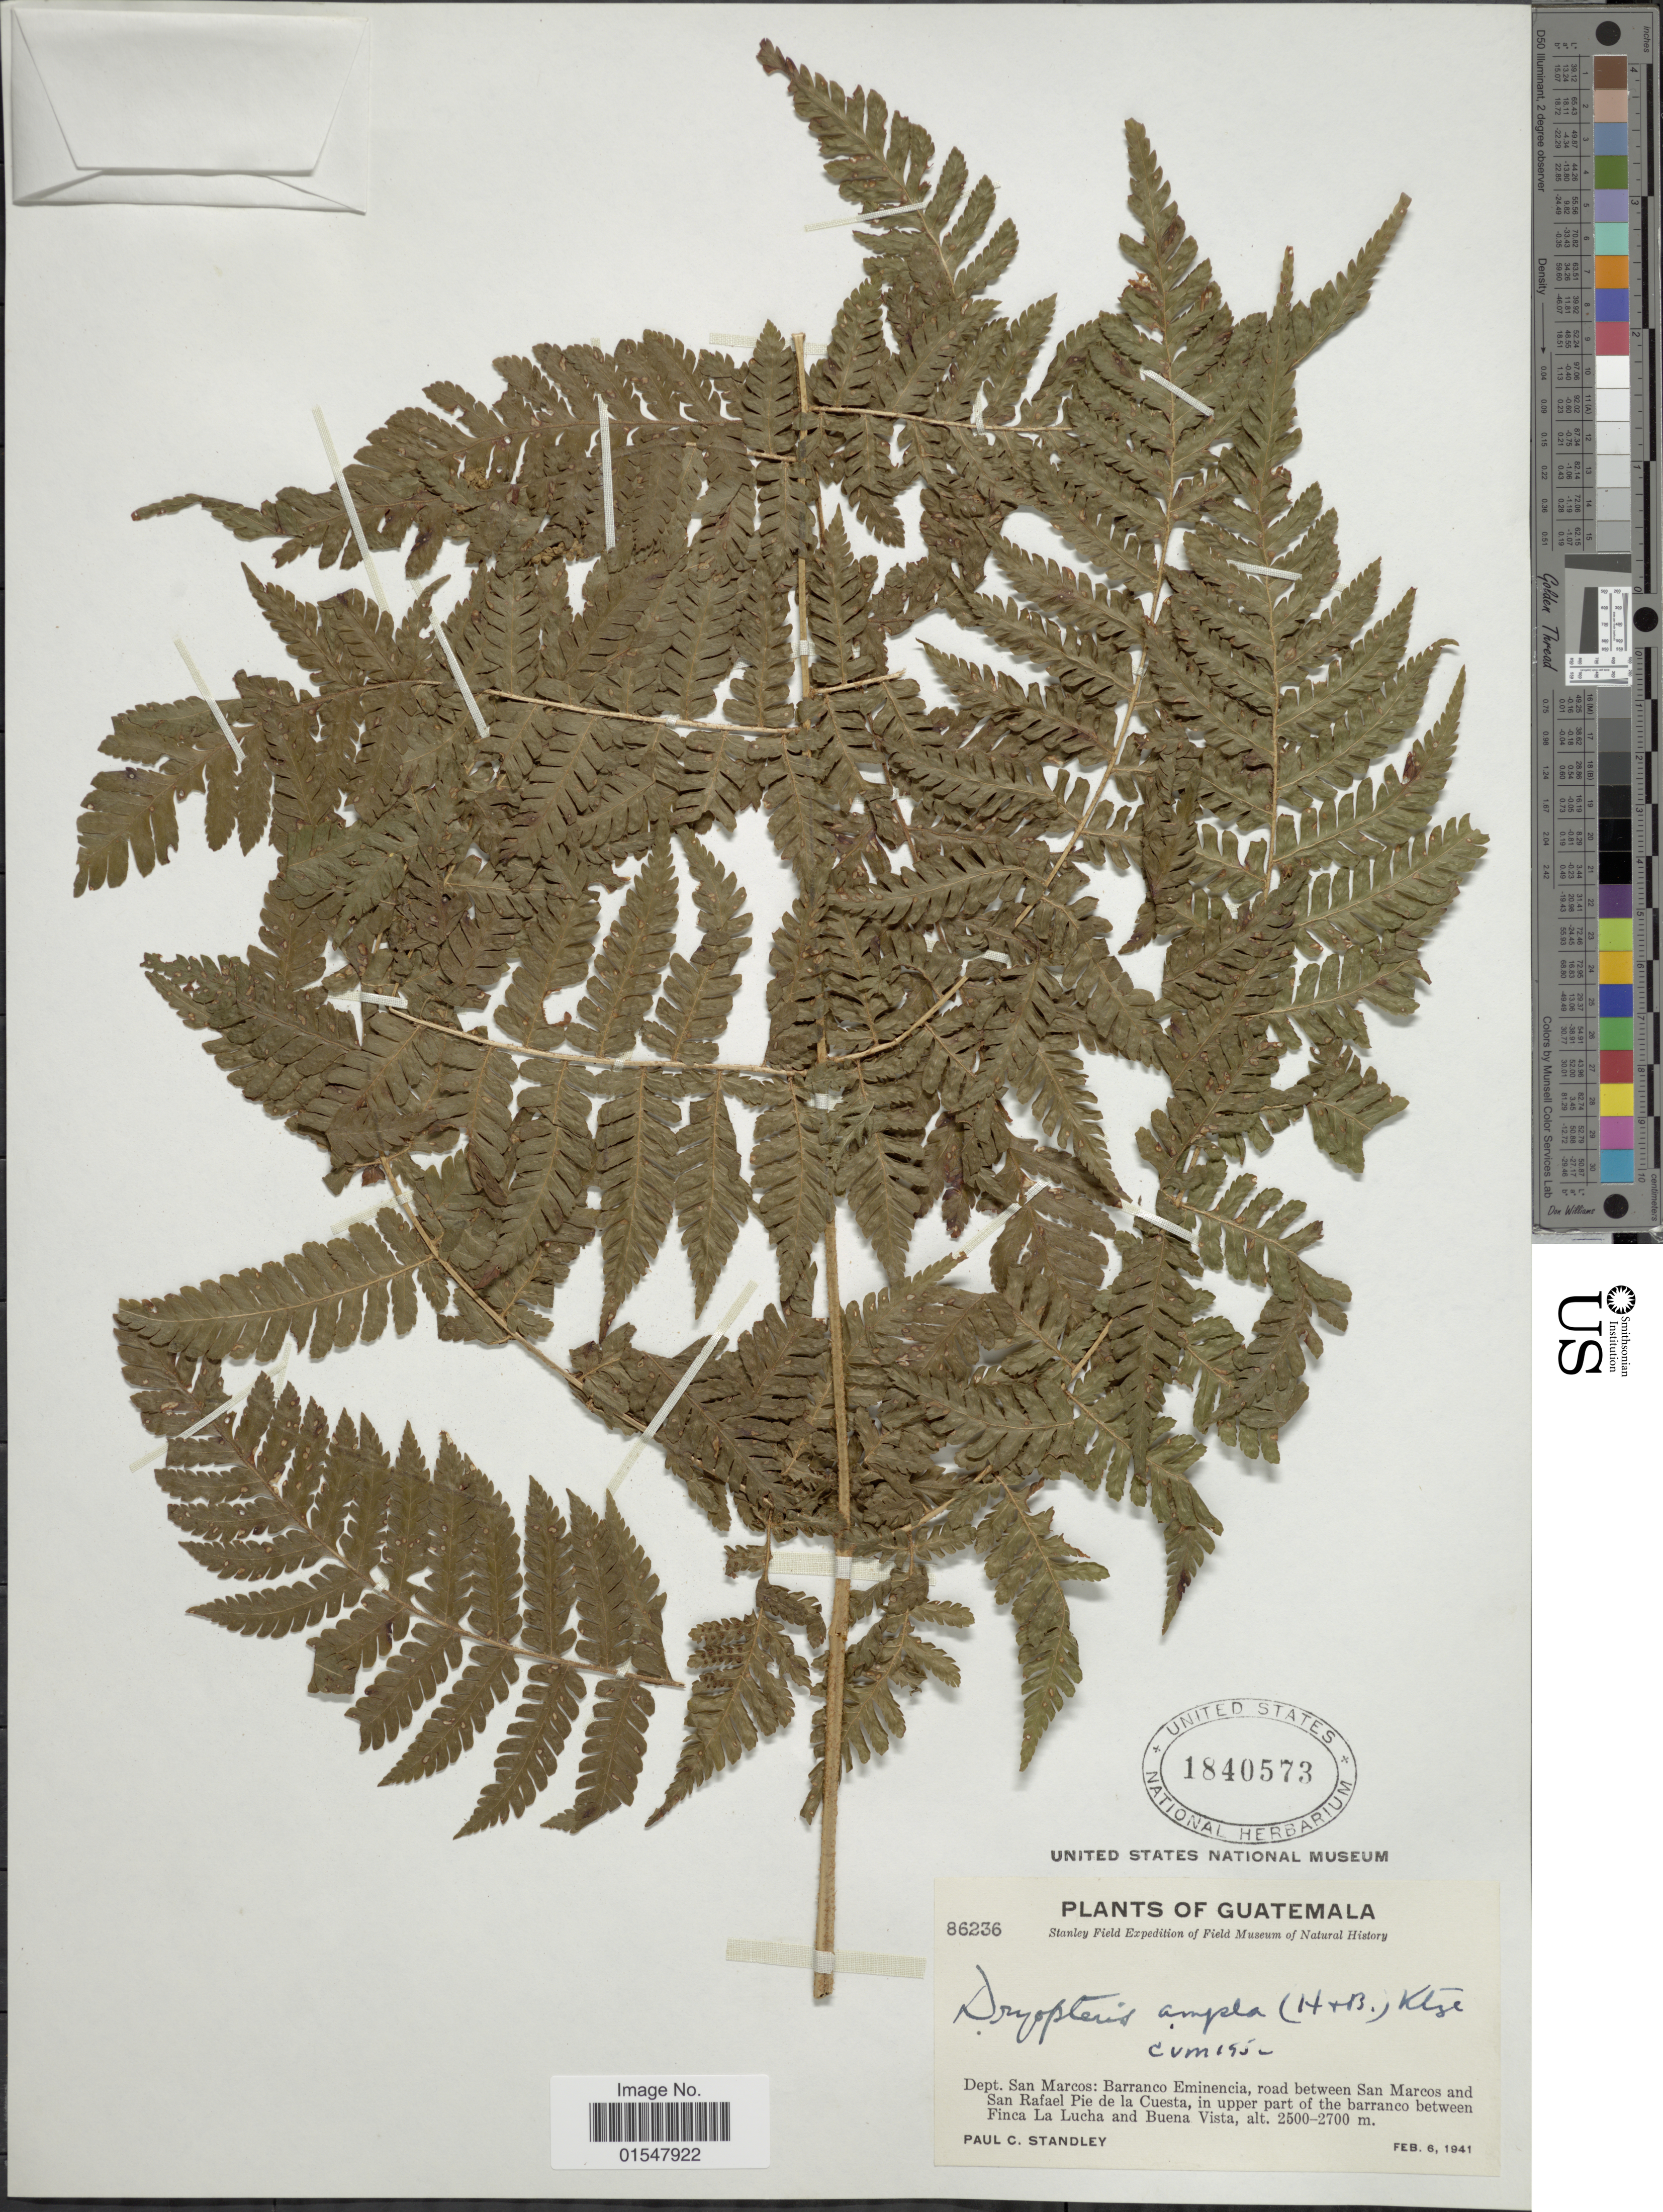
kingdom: Plantae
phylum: Tracheophyta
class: Polypodiopsida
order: Polypodiales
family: Dryopteridaceae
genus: Ctenitis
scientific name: Ctenitis sloanei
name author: (Poepp. ex Spreng.) C.V. Morton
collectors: P. C. Standley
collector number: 86236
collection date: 1941-02-06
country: Guatemala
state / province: San Marcos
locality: Guatemala, dept. San Marcos; Barranco Eminencia, road between San Marcos and San Rafael Pie de la Cuesta, in upper part of the barranco between Finca La Lucha and Buena Vista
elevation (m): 2500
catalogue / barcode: US 1840573